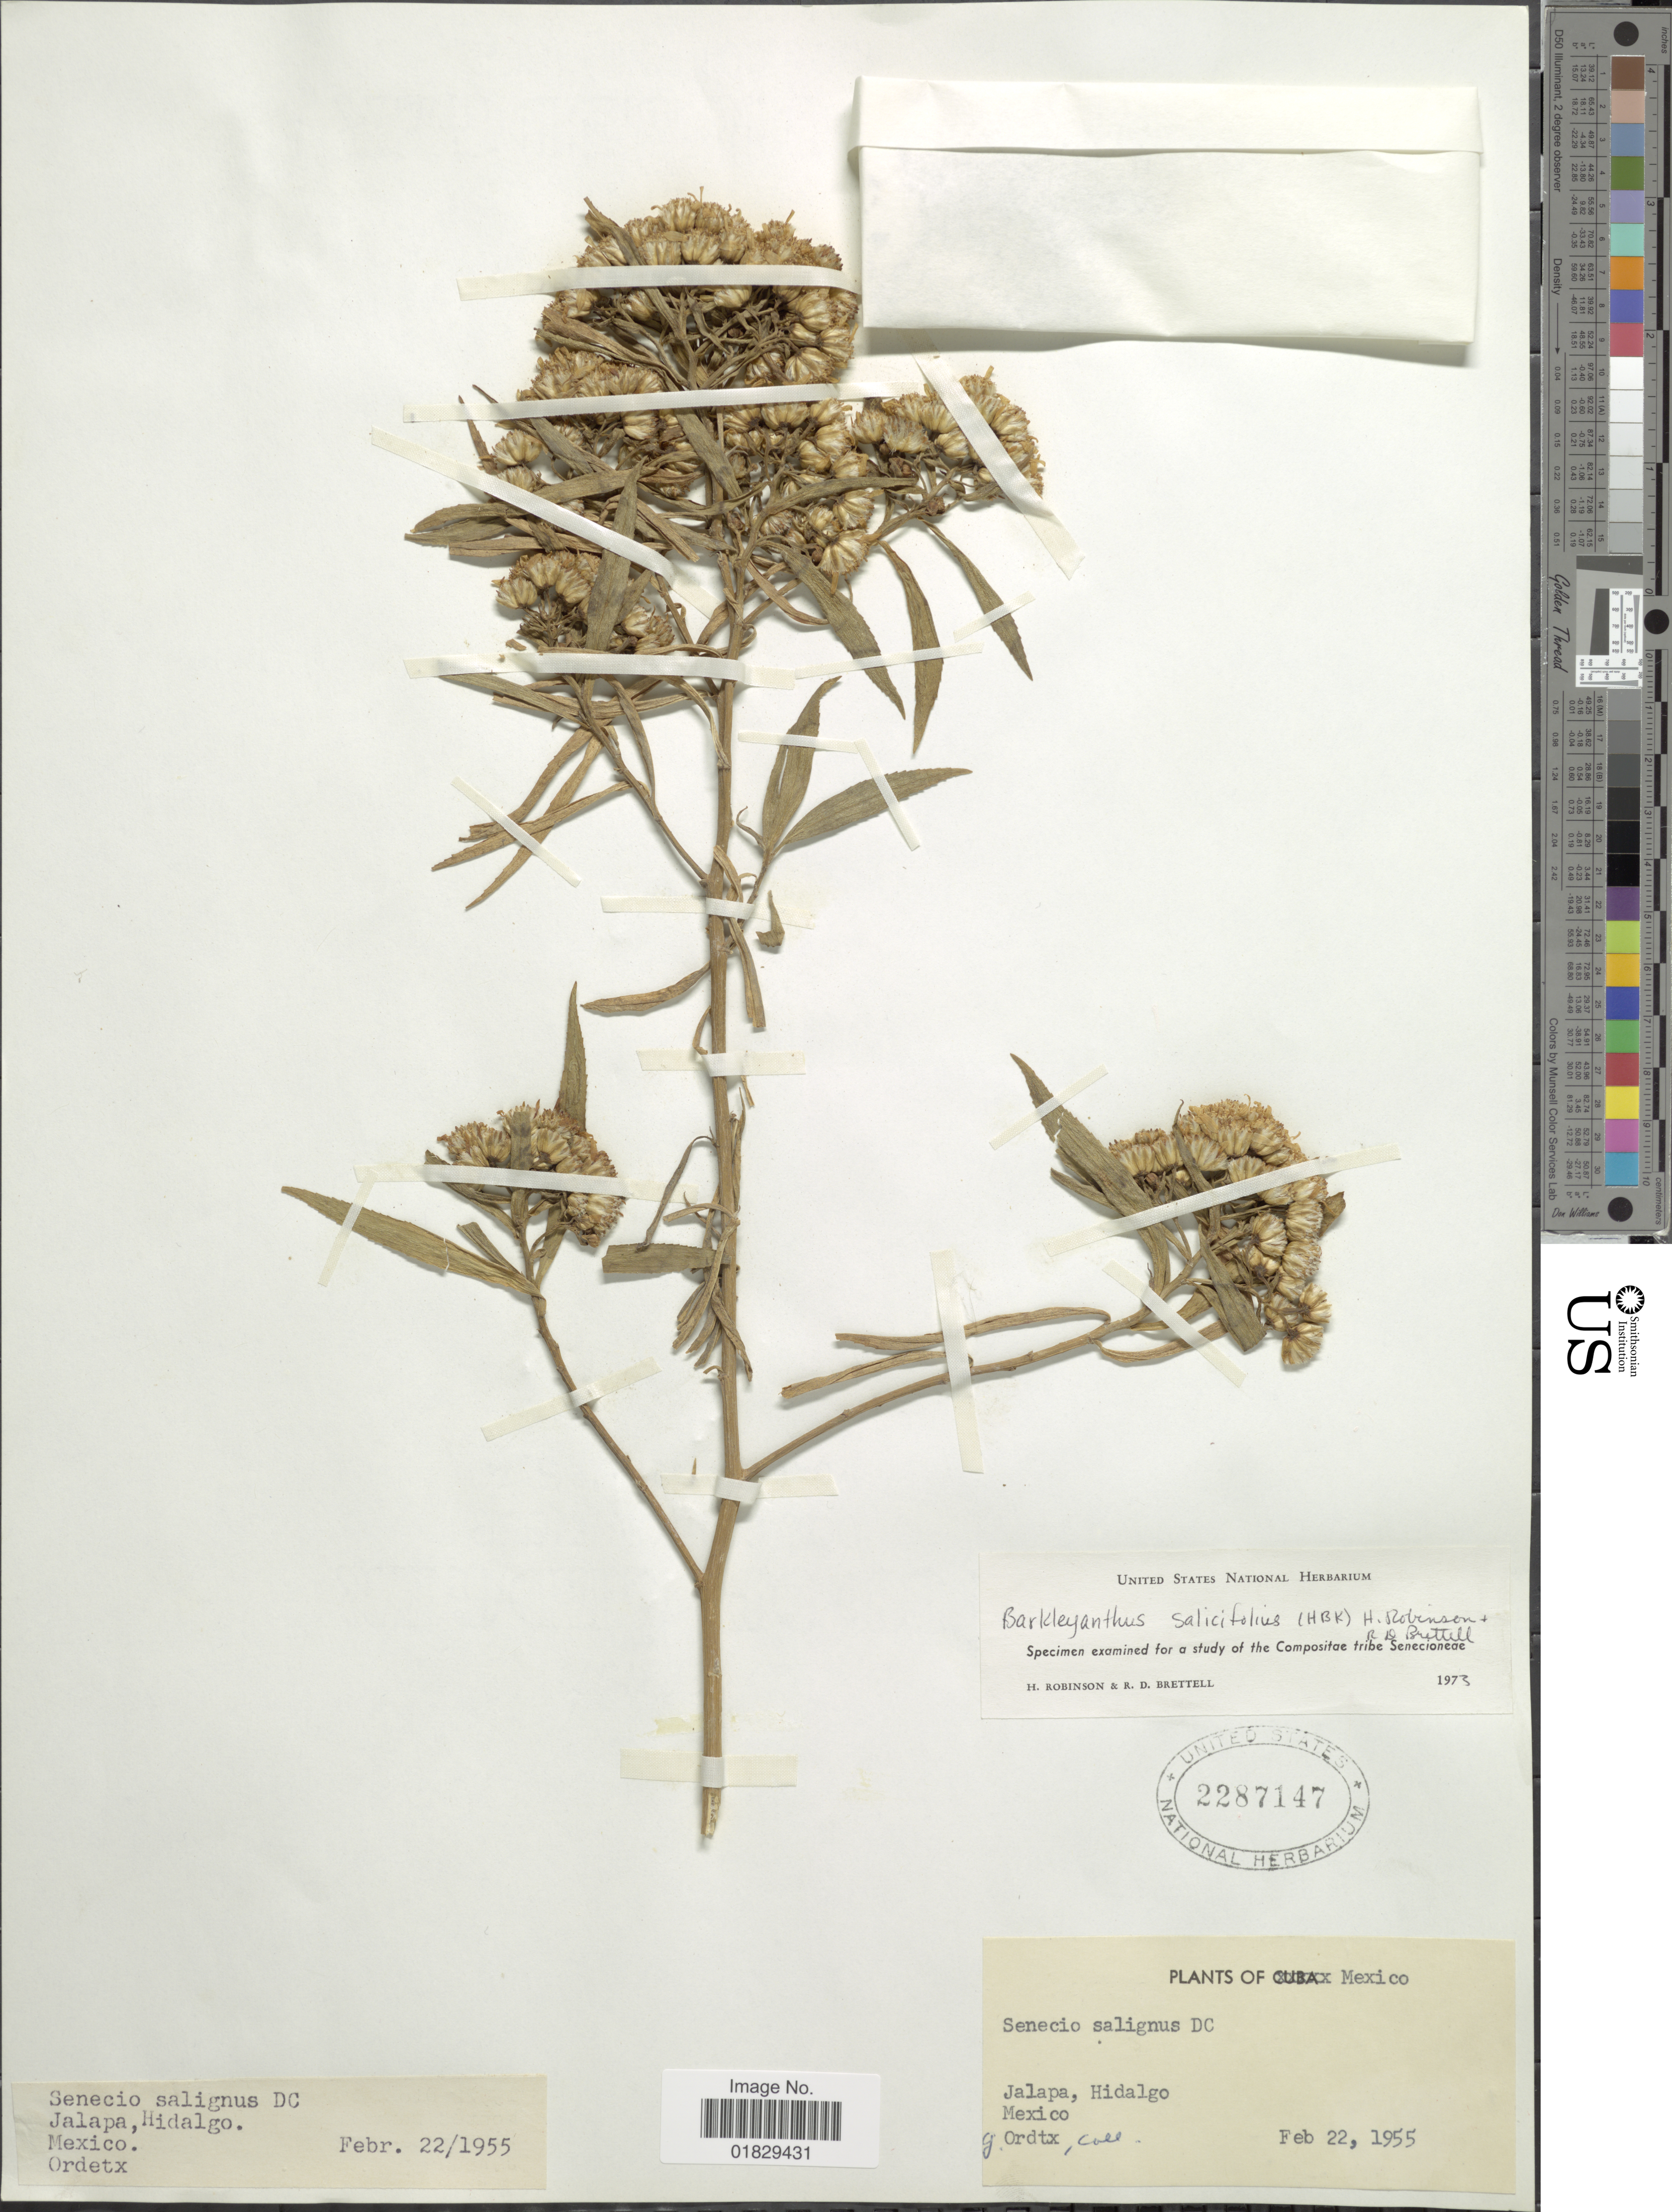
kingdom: Plantae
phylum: Tracheophyta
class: Magnoliopsida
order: Asterales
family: Asteraceae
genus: Barkleyanthus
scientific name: Barkleyanthus salicifolius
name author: (Kunth) H. Rob. & Brettell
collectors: Ordetx, G.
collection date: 1955-02-22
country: Mexico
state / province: Hidalgo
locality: Jalapa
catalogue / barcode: US 2287147